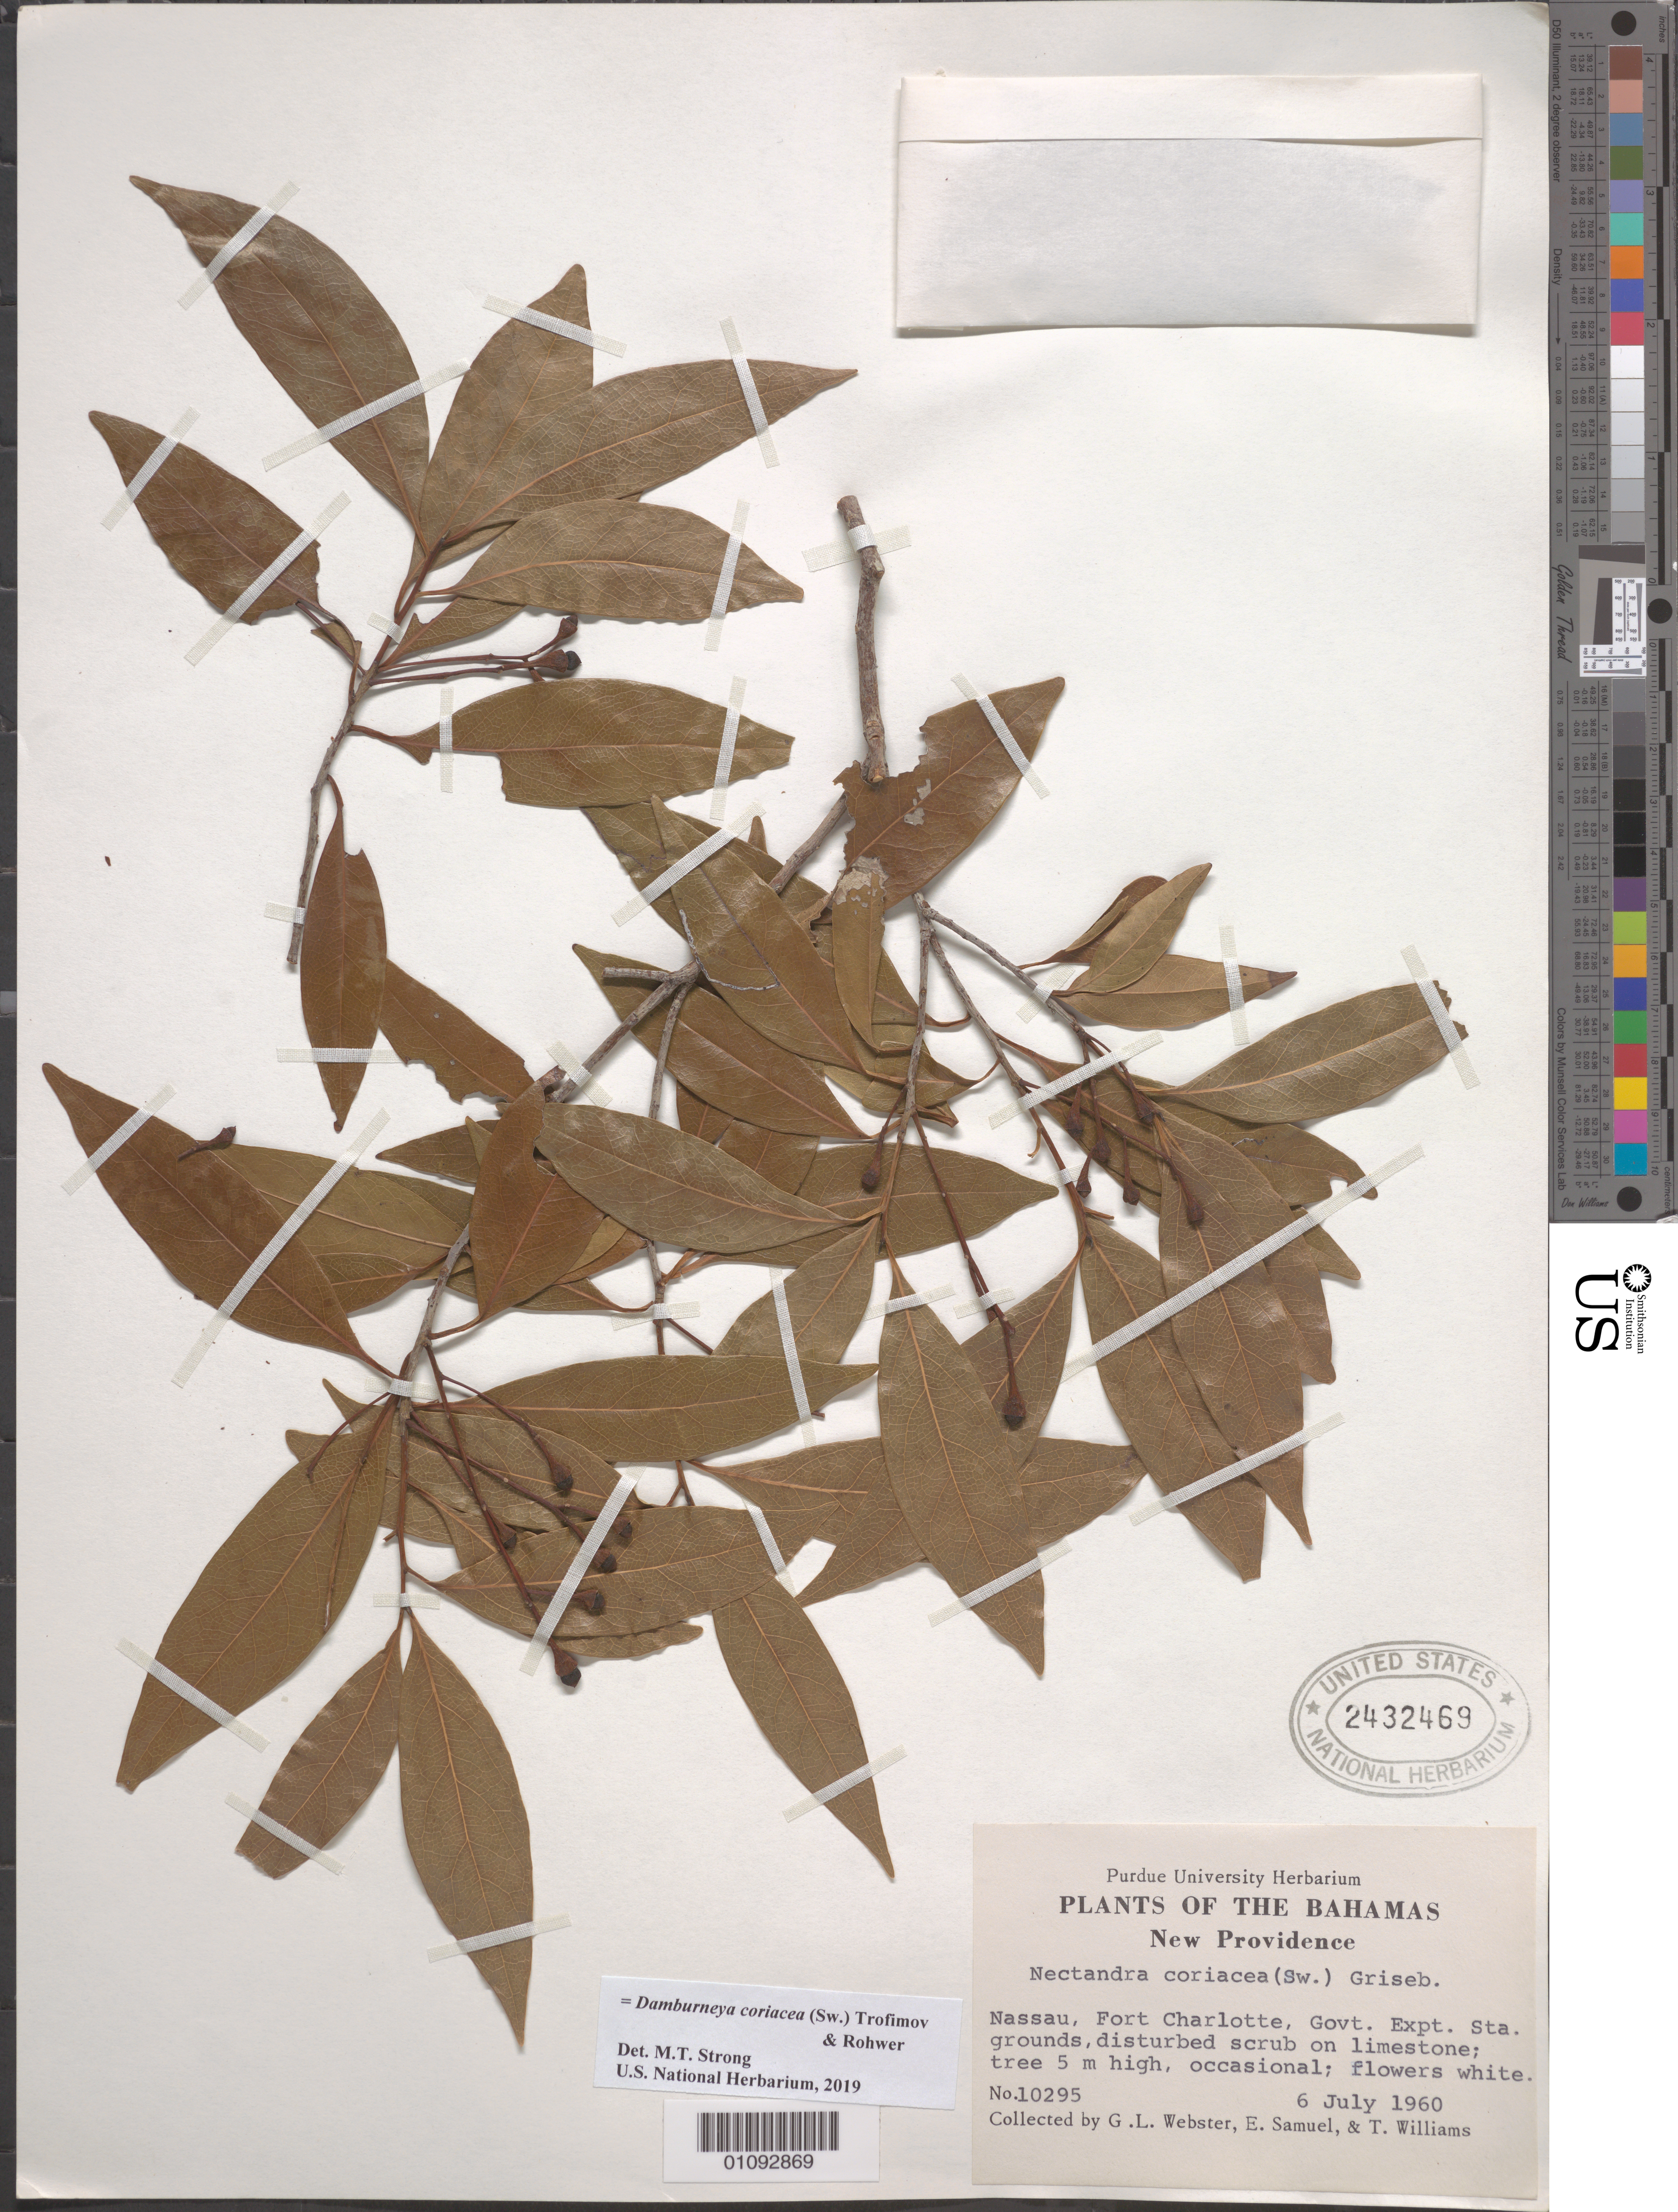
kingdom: Plantae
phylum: Tracheophyta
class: Magnoliopsida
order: Laurales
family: Lauraceae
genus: Damburneya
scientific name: Damburneya coriacea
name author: (Sw.) Trofimov & Rohwer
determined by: Strong, M. T., (US), Smithsonian Institution - National Museum of Natural History (UNITED STATES)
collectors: G. L. Webster, E. Samuel & T. Williams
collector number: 10295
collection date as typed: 06 Jul 1960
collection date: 1960-07-06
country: Bahamas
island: New Providence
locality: Fort Charlotte.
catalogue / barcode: US 2432469